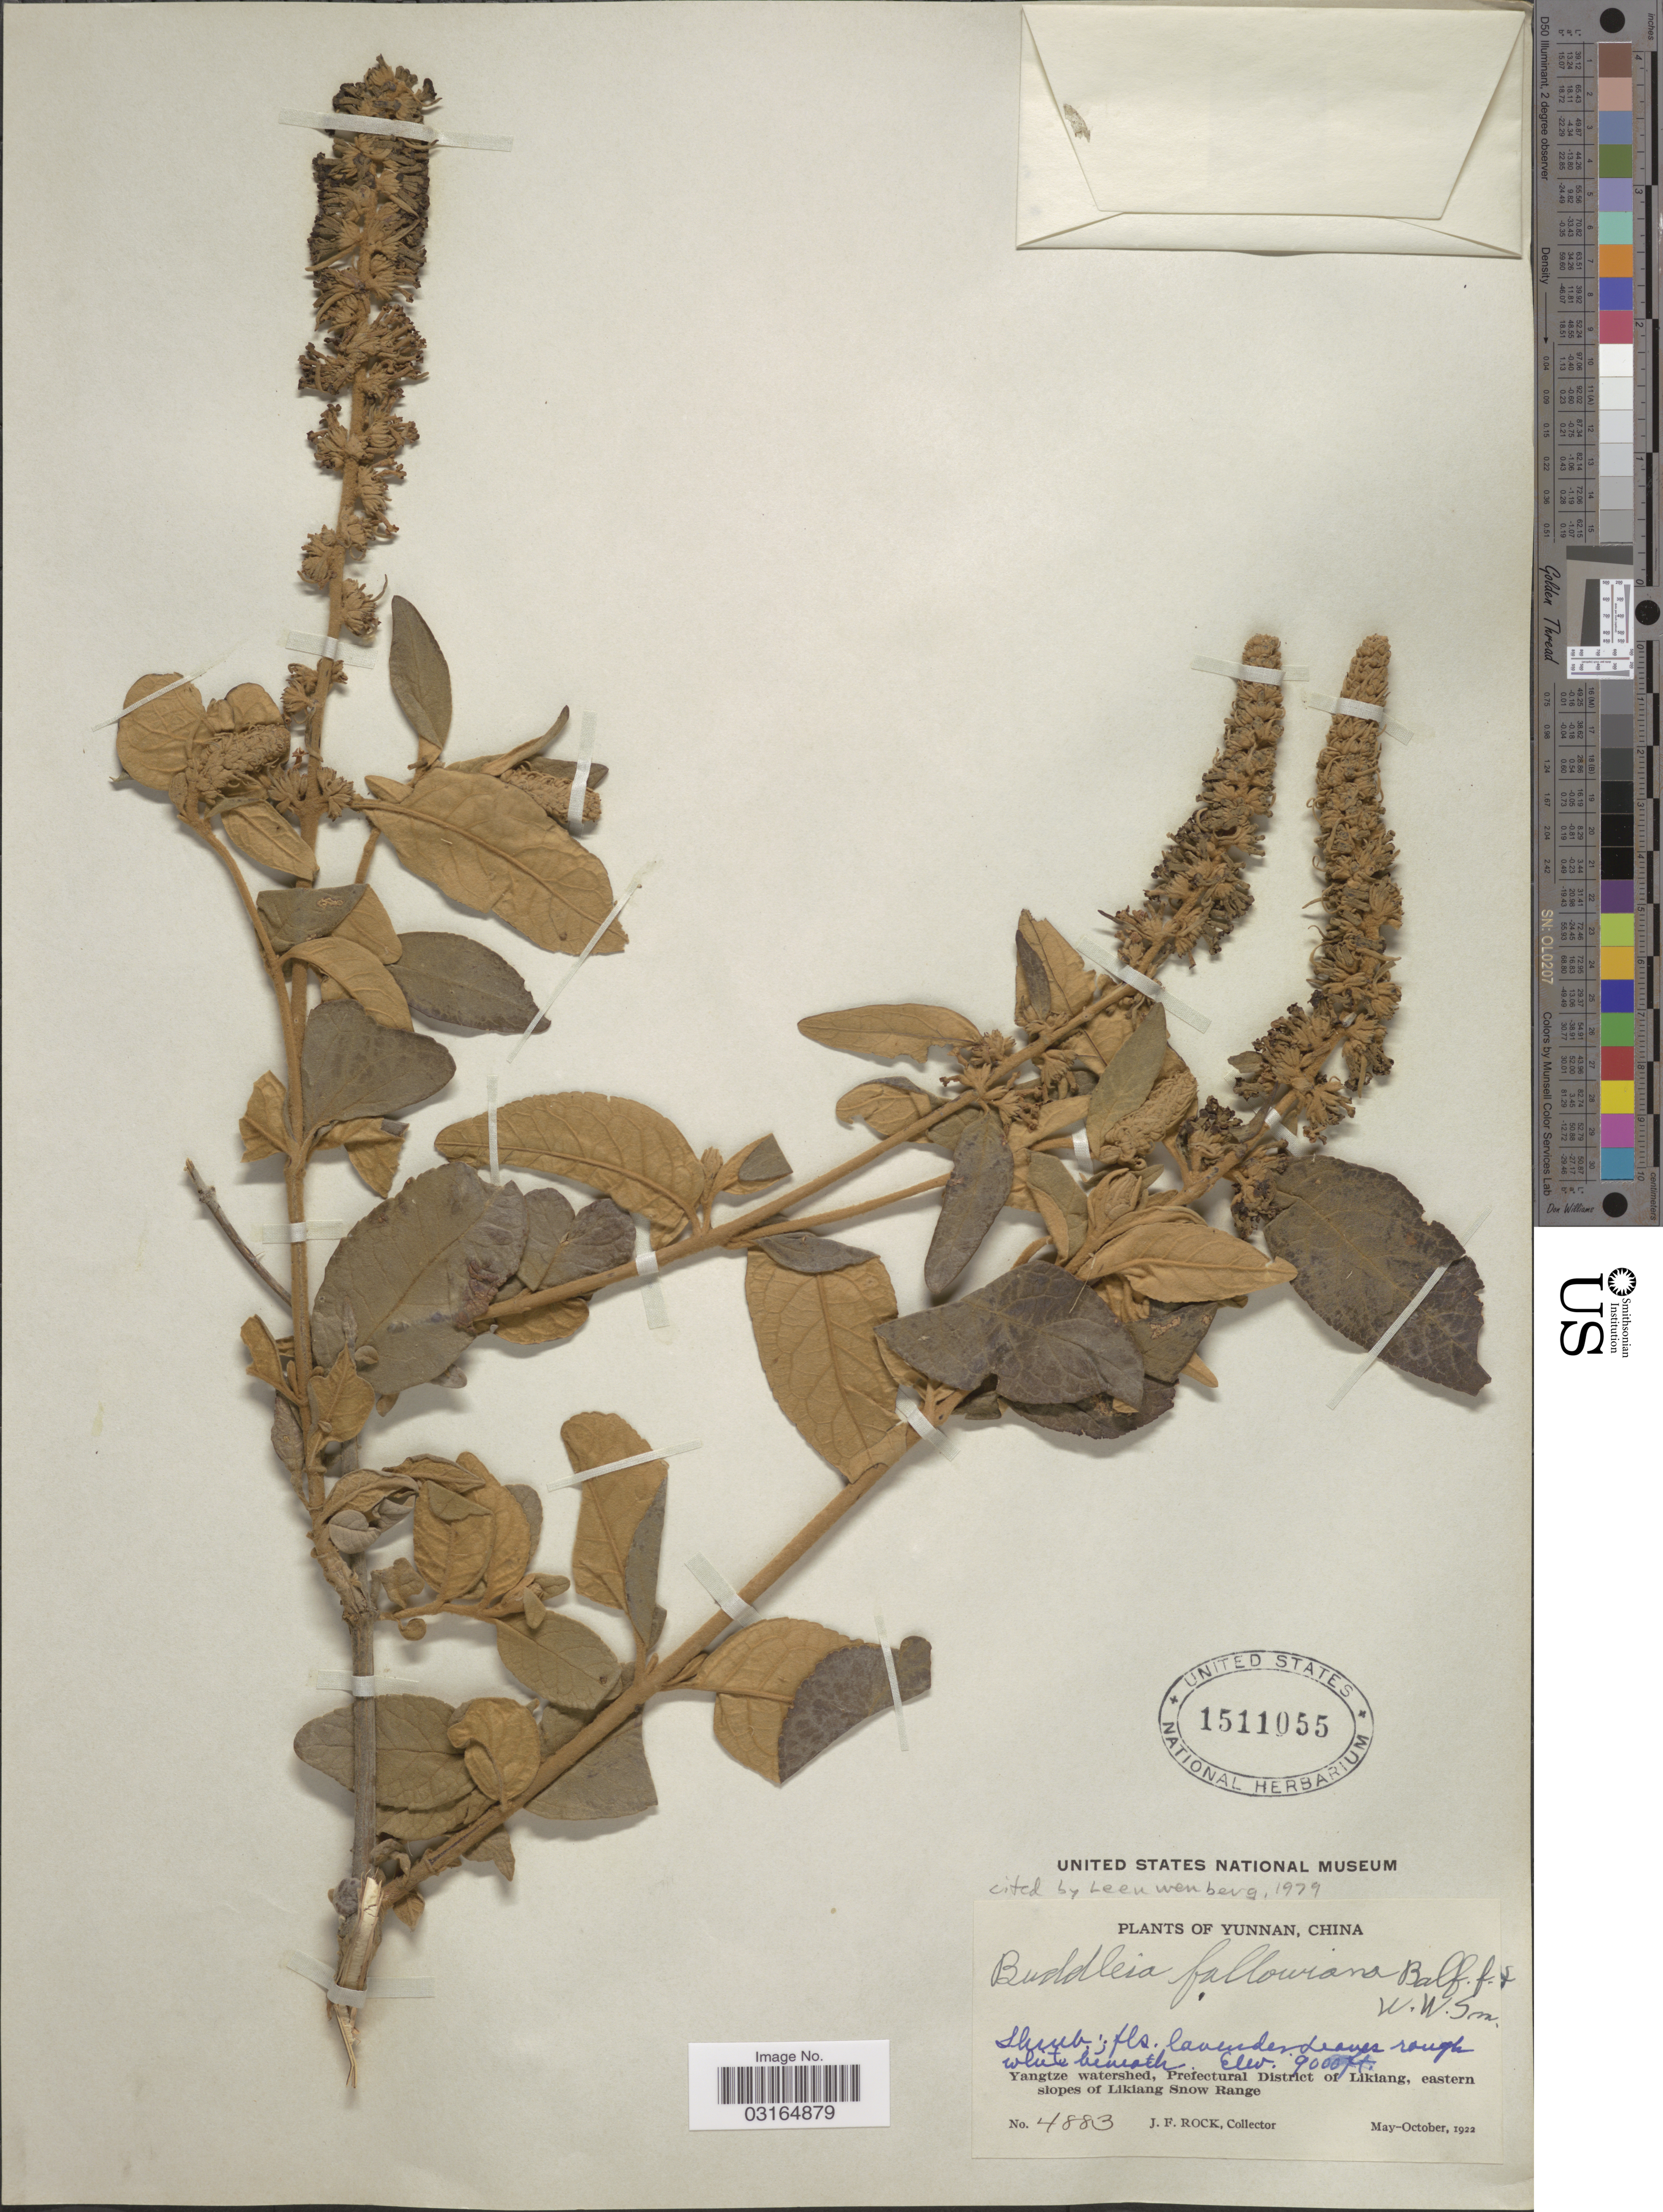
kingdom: Plantae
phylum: Tracheophyta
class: Magnoliopsida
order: Lamiales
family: Scrophulariaceae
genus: Buddleja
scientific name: Buddleja fallowiana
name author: Balf. f. & W.W. Sm.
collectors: J. Rock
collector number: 4883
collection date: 1922-05/1922-10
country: China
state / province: Yunnan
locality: Yangtze watershed, Prefectural District of Likiang, eastern slopes of Likiang Snow Range.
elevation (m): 2743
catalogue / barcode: US 1511055